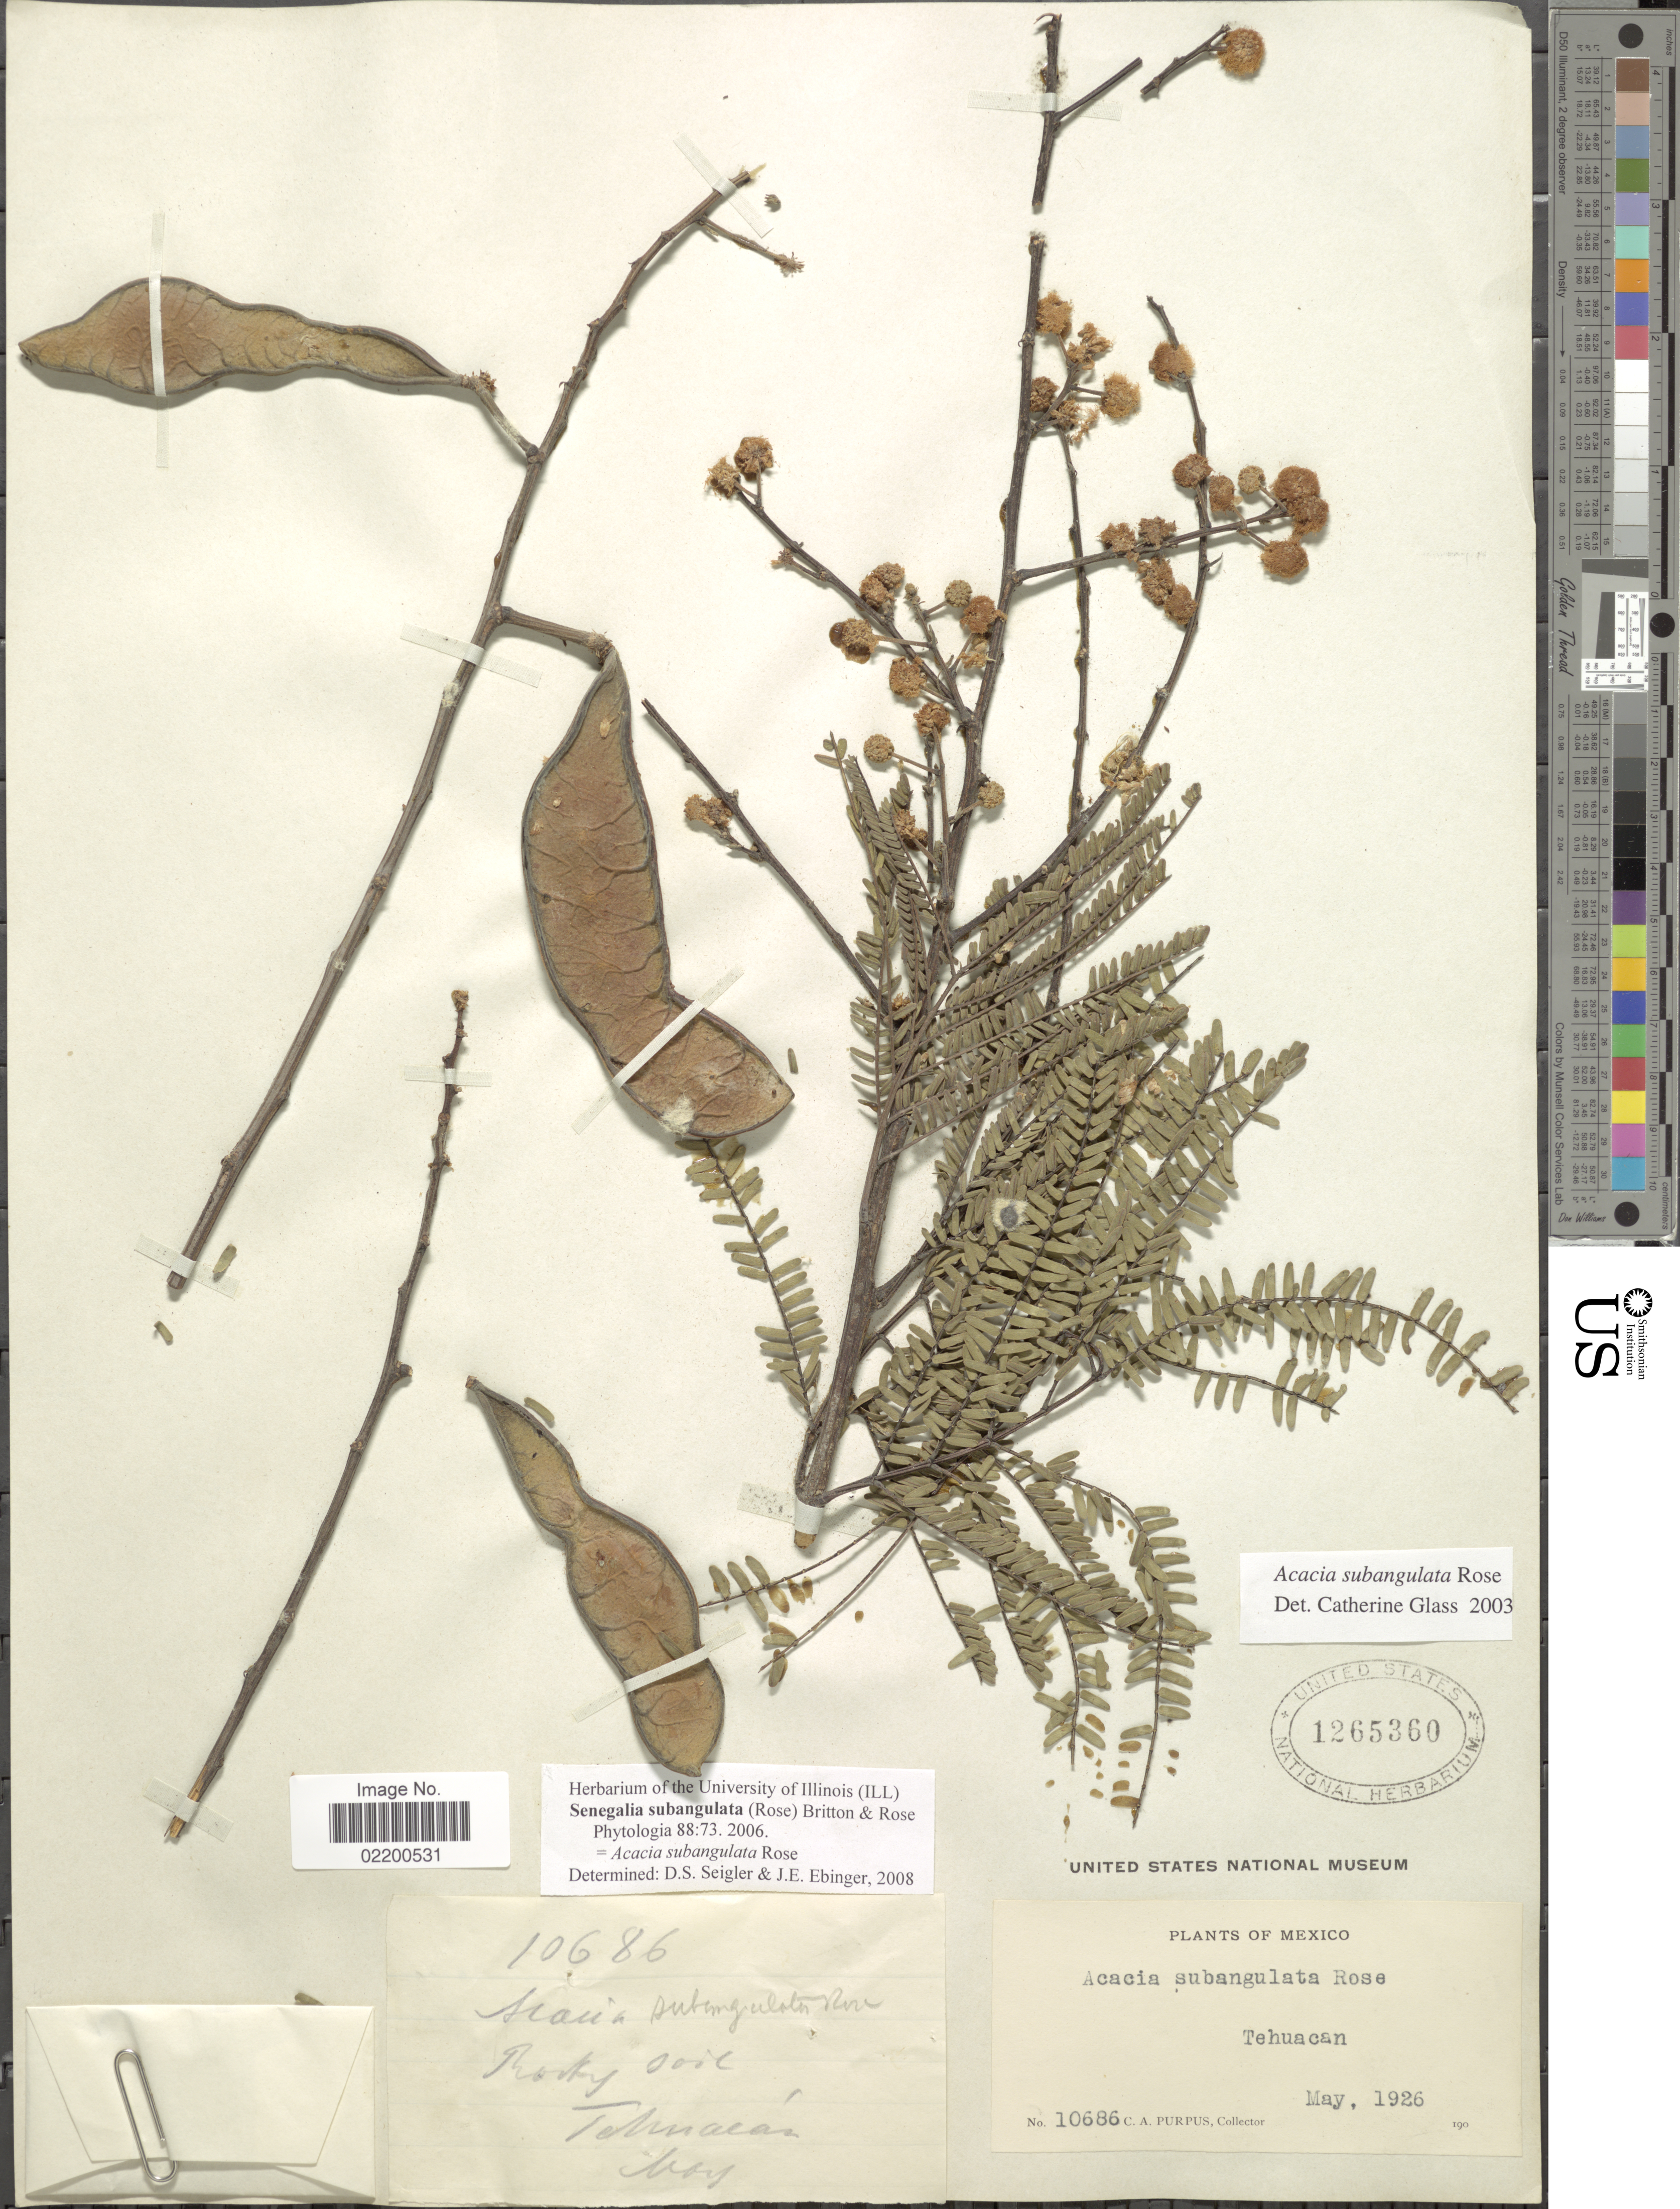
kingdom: Plantae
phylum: Tracheophyta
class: Magnoliopsida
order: Fabales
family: Fabaceae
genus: Senegalia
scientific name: Senegalia subangulata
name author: (Rose) Britton & Rose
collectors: C. A. Purpus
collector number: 10686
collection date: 1926-05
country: Mexico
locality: Tehuacan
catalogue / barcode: US 1265360